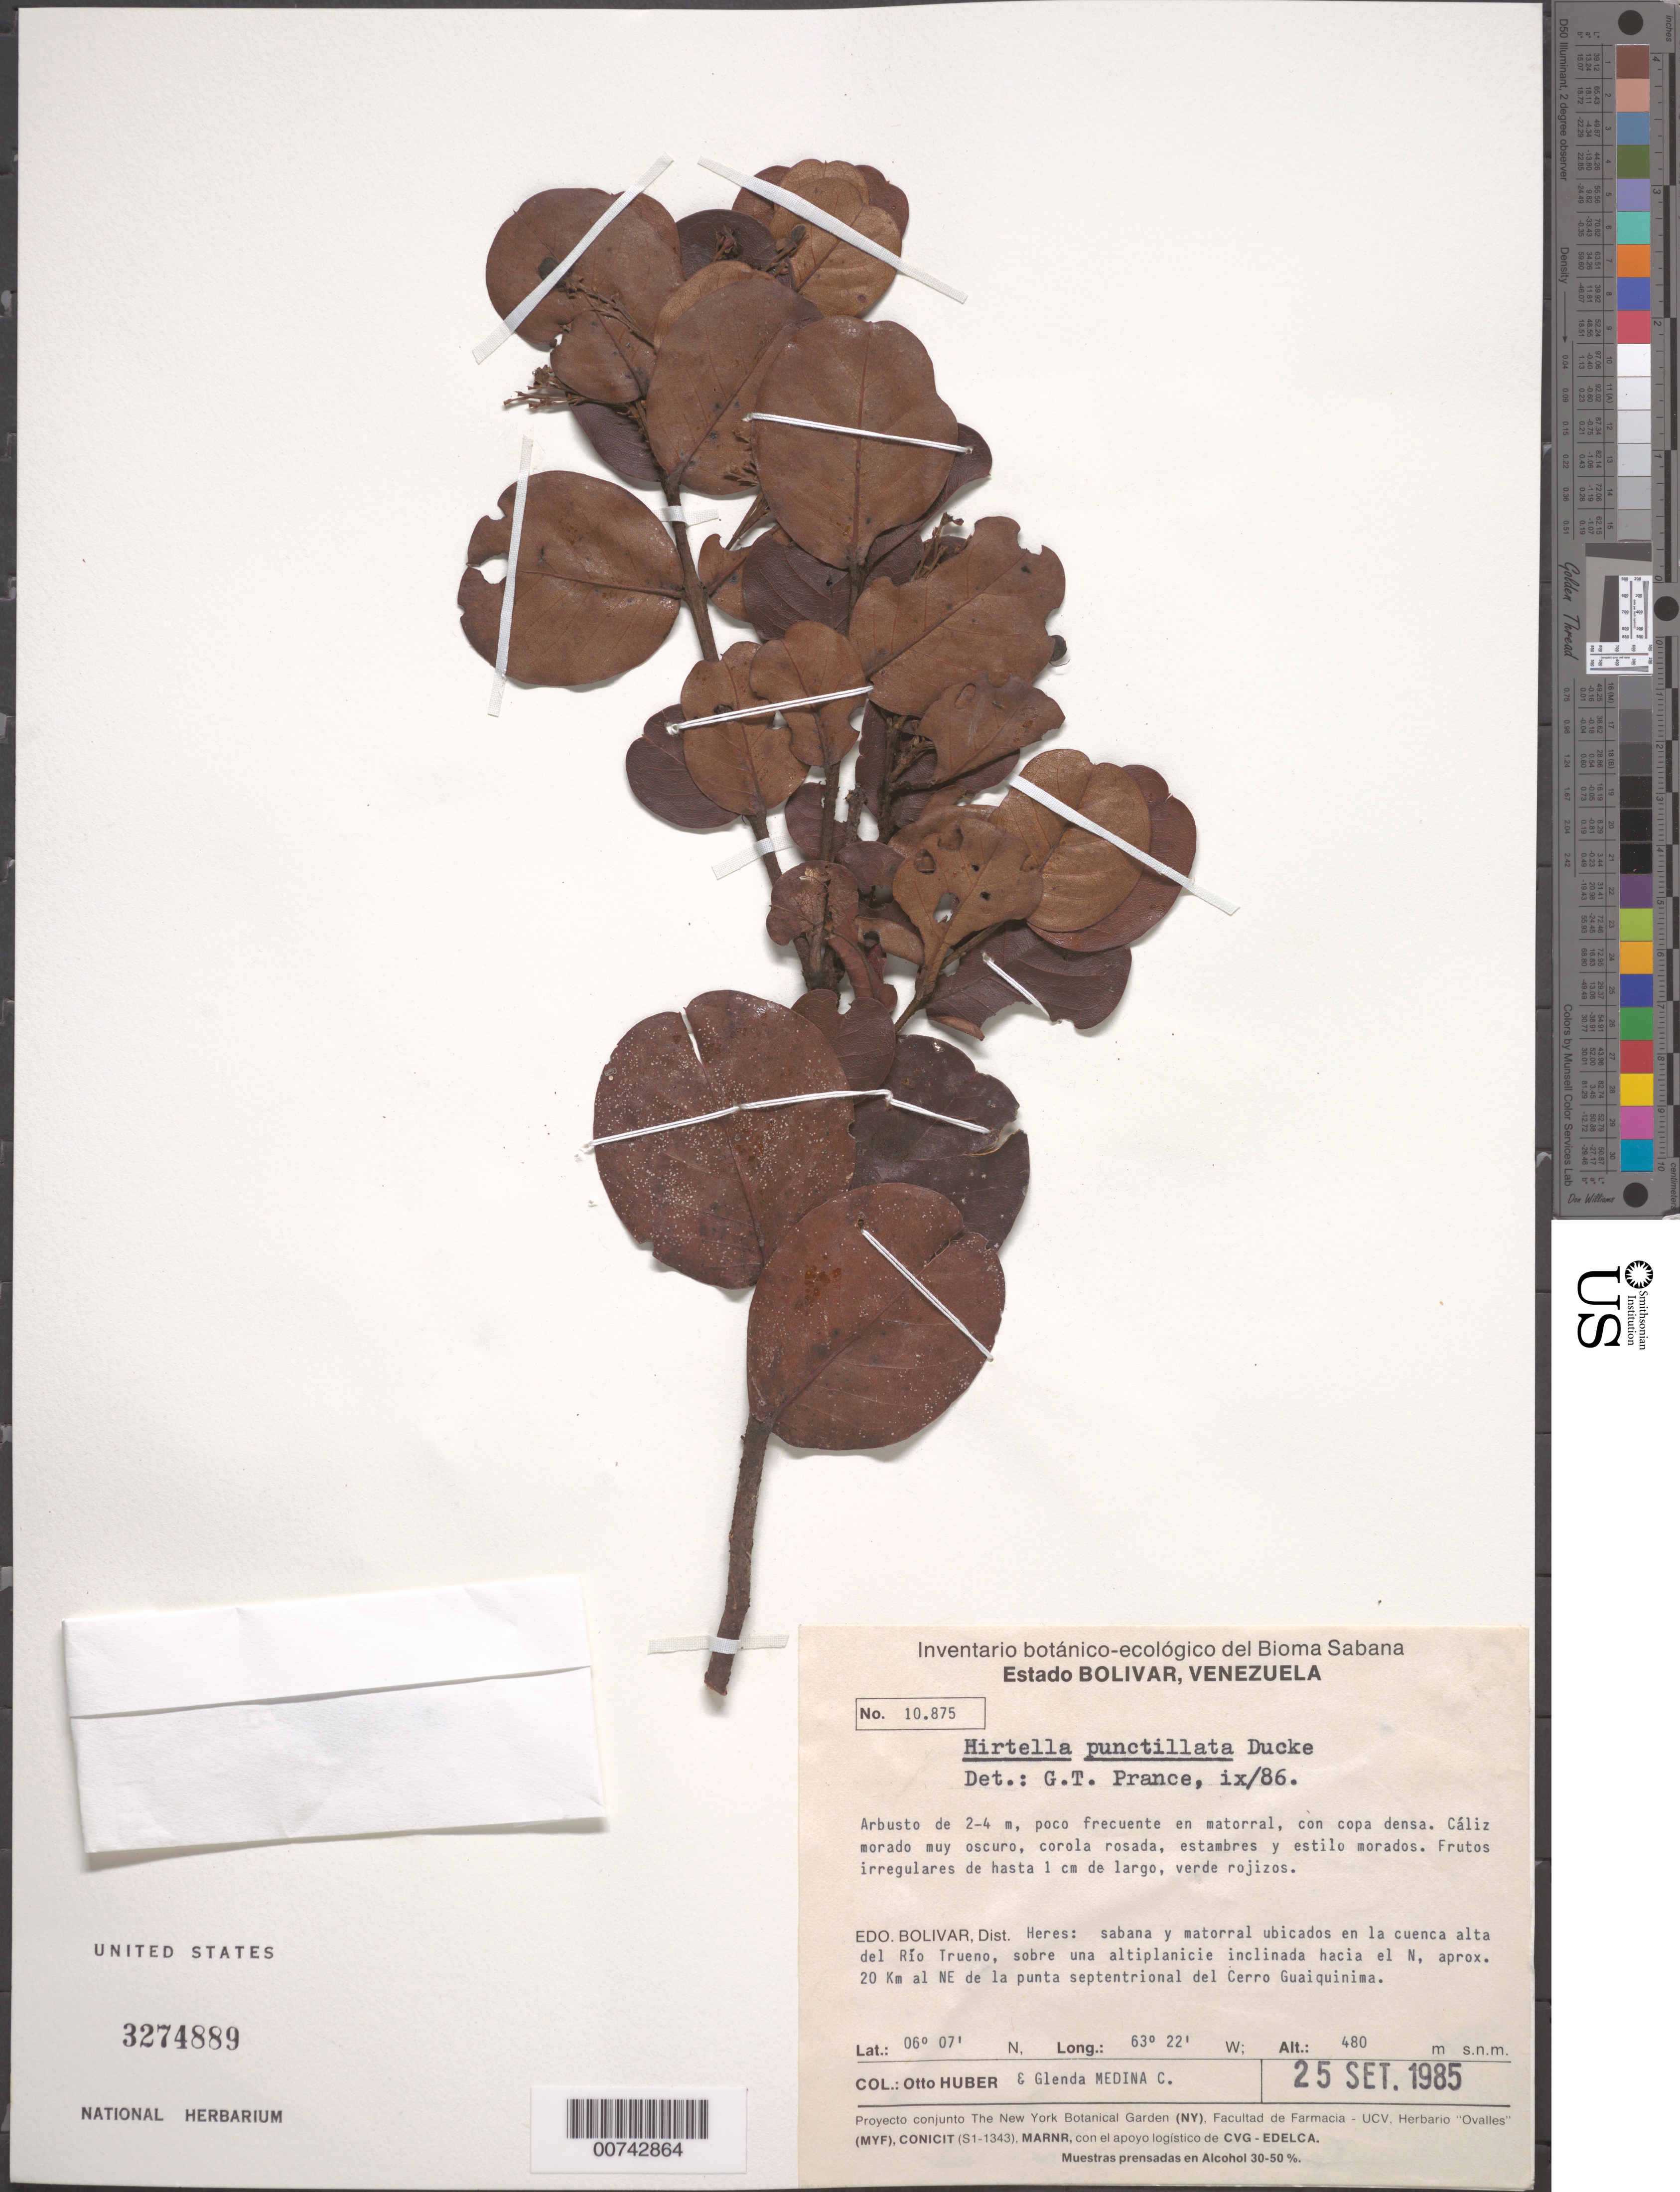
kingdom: Plantae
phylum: Tracheophyta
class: Magnoliopsida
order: Malpighiales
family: Chrysobalanaceae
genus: Hirtella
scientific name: Hirtella punctillata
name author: Ducke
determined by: Prance, G. T.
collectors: O. Huber & G. Medina C.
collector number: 10875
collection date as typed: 25-Sep-85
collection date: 1985-09-25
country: Venezuela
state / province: Bolívar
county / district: Heres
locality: Río Trueno, 20 km al NE de la punta septentríonal del Cerro Guaiquinima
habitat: Sabana y matorral ubicados, en matorral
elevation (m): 480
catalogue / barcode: US 3274889